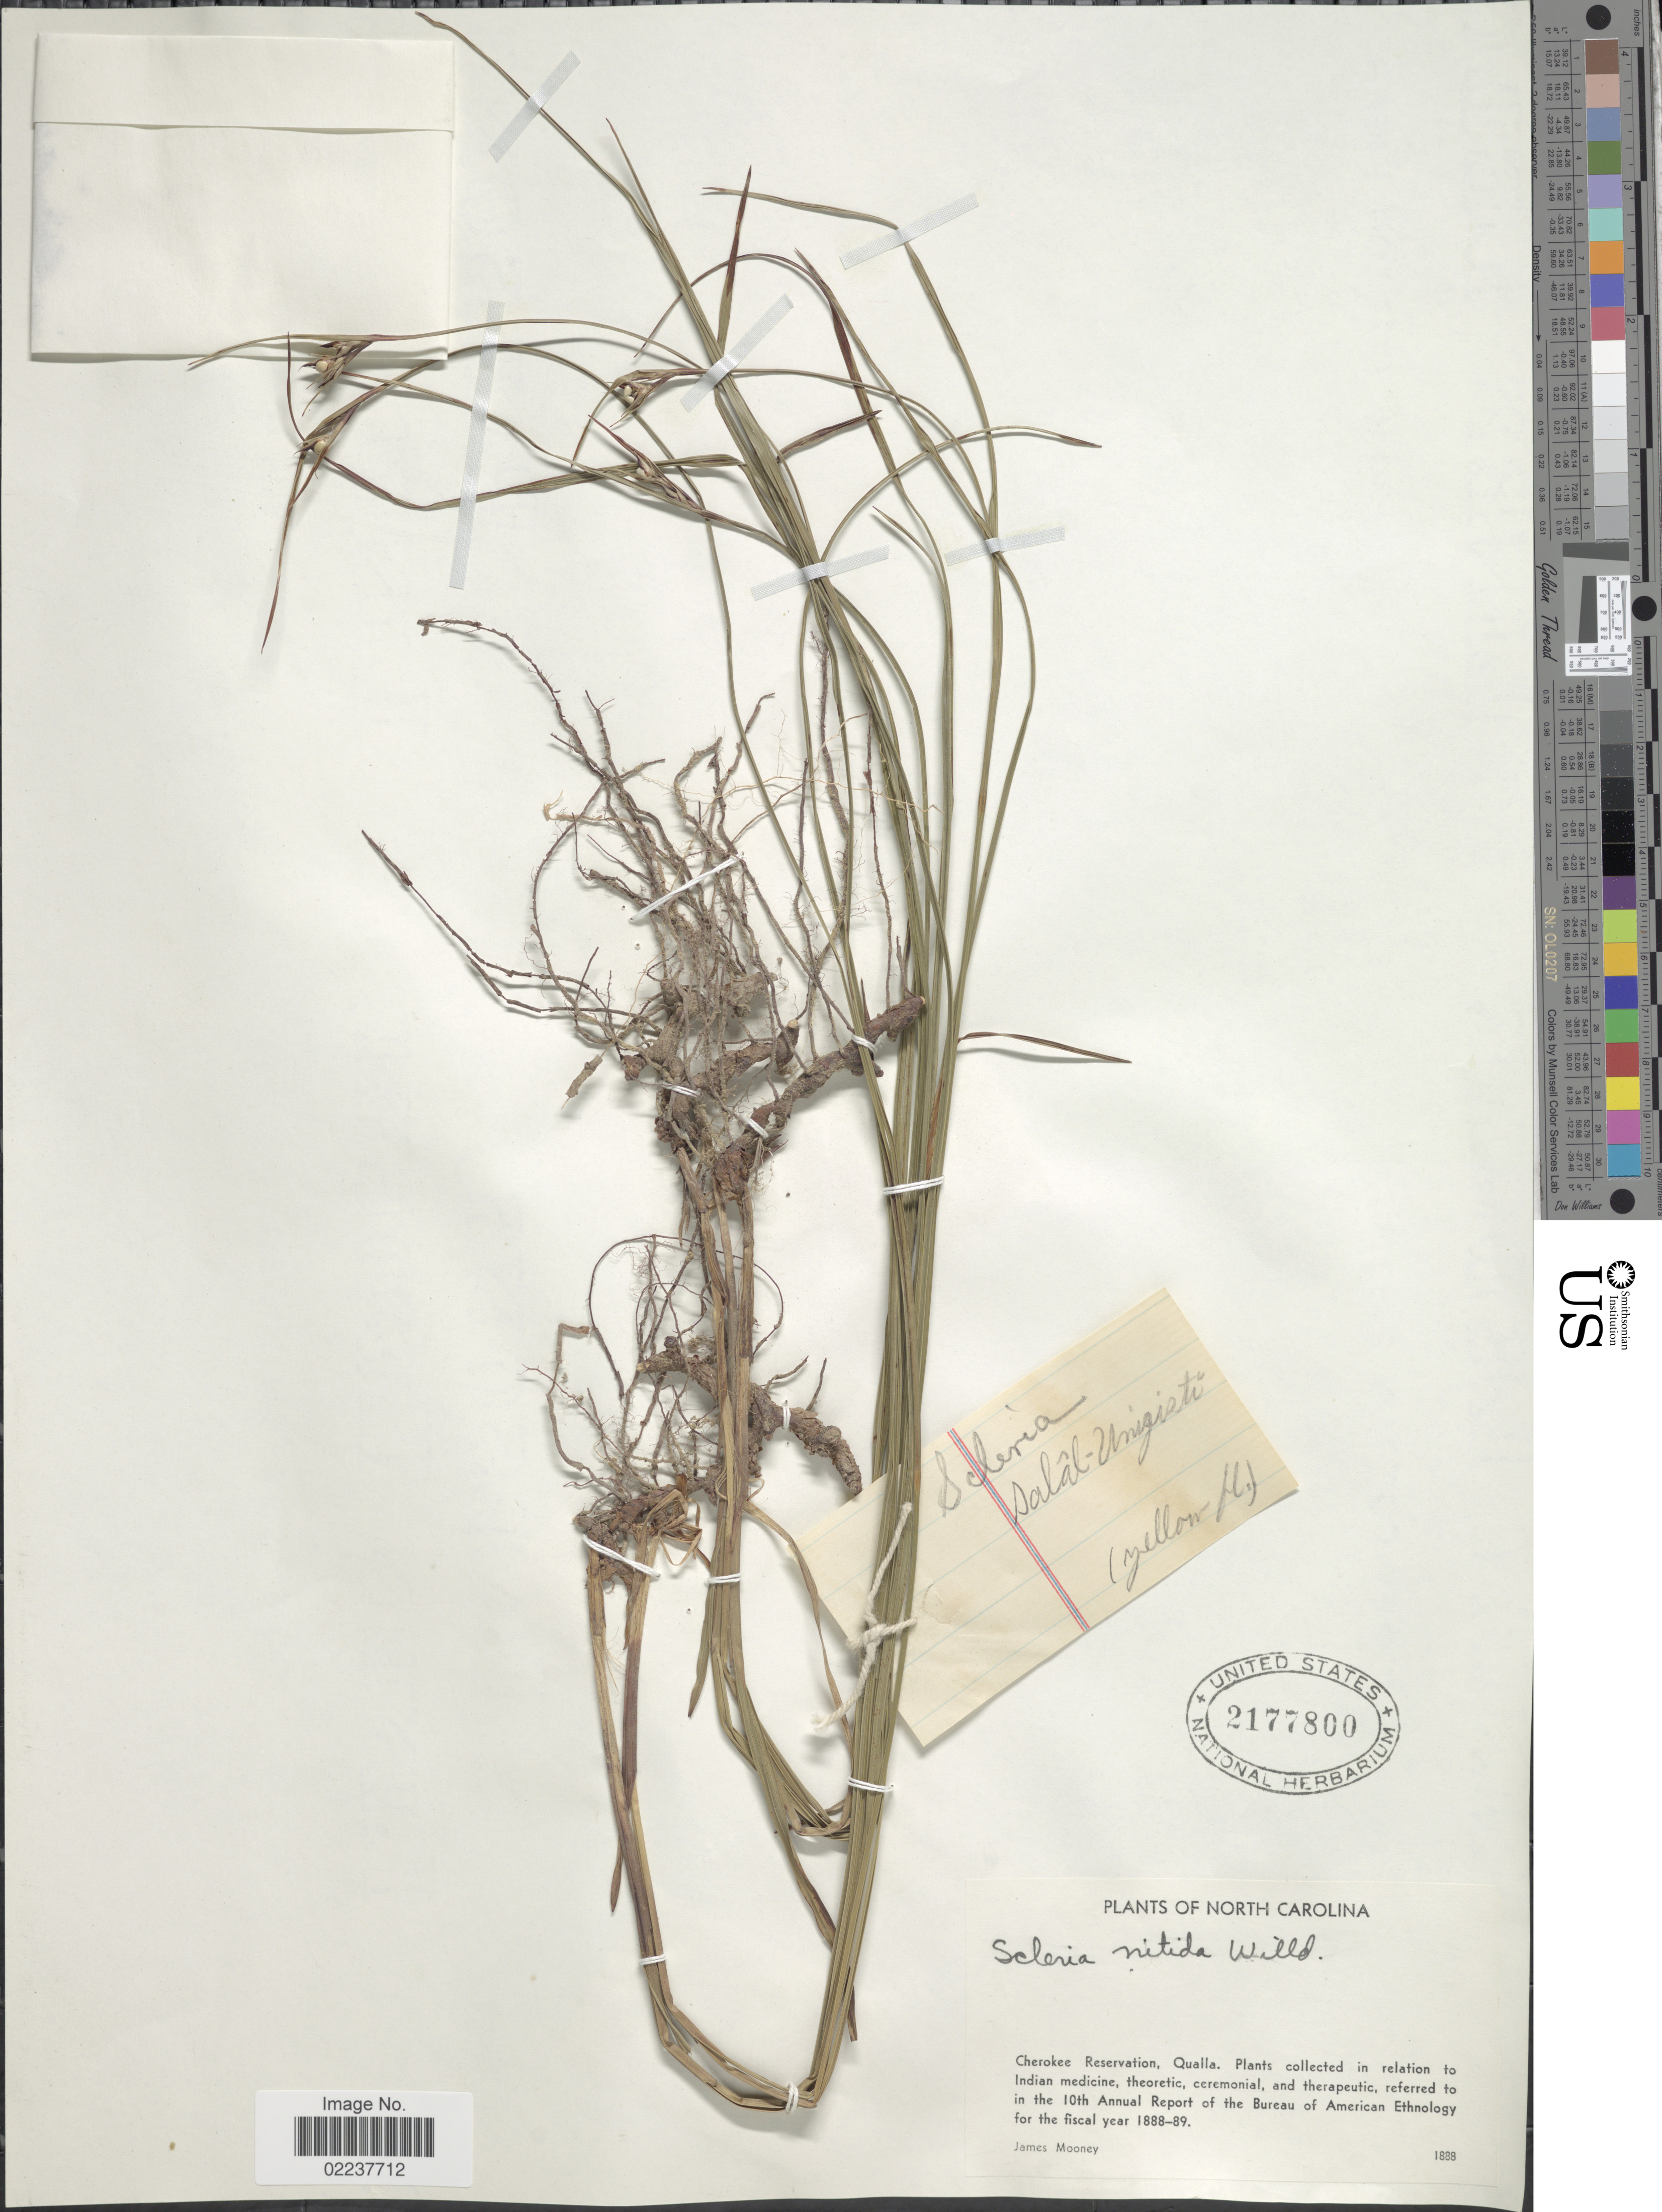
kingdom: Plantae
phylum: Tracheophyta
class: Liliopsida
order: Poales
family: Cyperaceae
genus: Scleria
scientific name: Scleria triglomerata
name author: Michx.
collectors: J. Mooney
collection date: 1888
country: United States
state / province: North Carolina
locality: Cherokee Reservation, Qualla.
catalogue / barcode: US 2177800